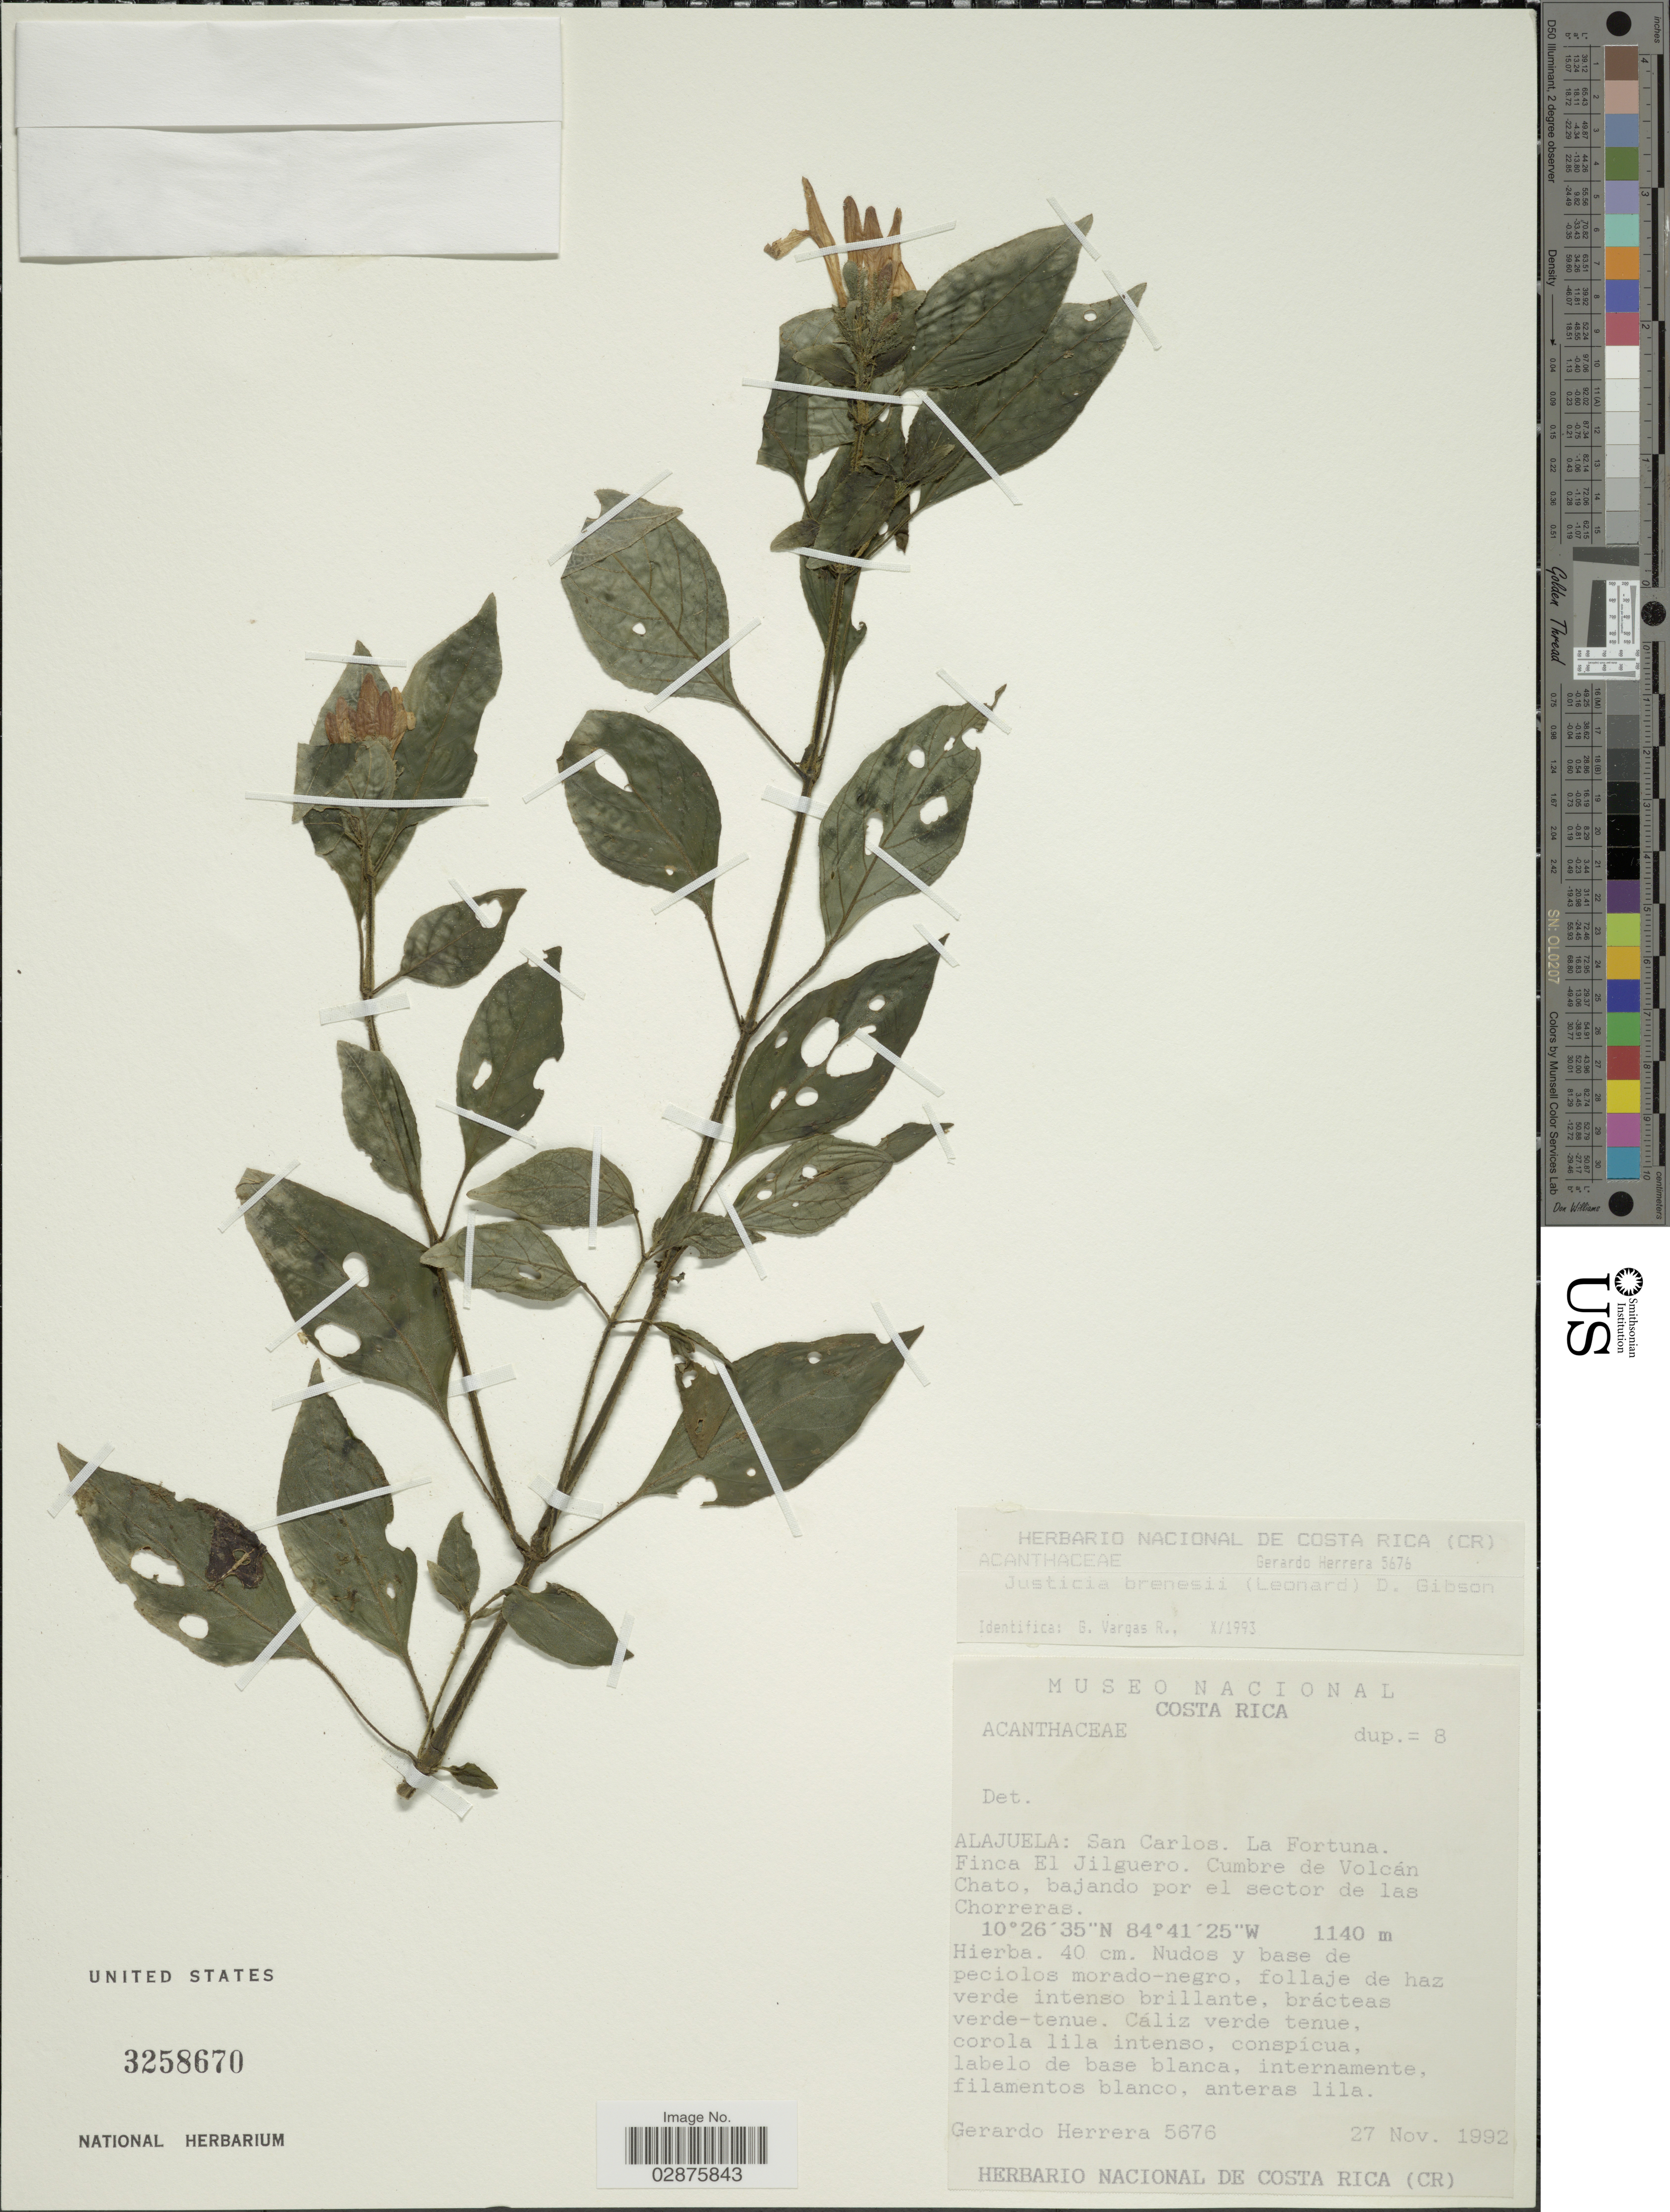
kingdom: Plantae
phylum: Tracheophyta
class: Magnoliopsida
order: Lamiales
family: Acanthaceae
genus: Justicia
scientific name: Justicia brenesii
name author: (Leonard) D.N. Gibson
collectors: G. Herrera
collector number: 5676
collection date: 1992-11-27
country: Costa Rica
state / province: Alajuela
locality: San Carlos, La Fortuna, Finca El Jilguero, Cumbre de Volcán Chato, bajando por el sector de las Chorreras.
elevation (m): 1140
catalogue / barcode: US 3258670